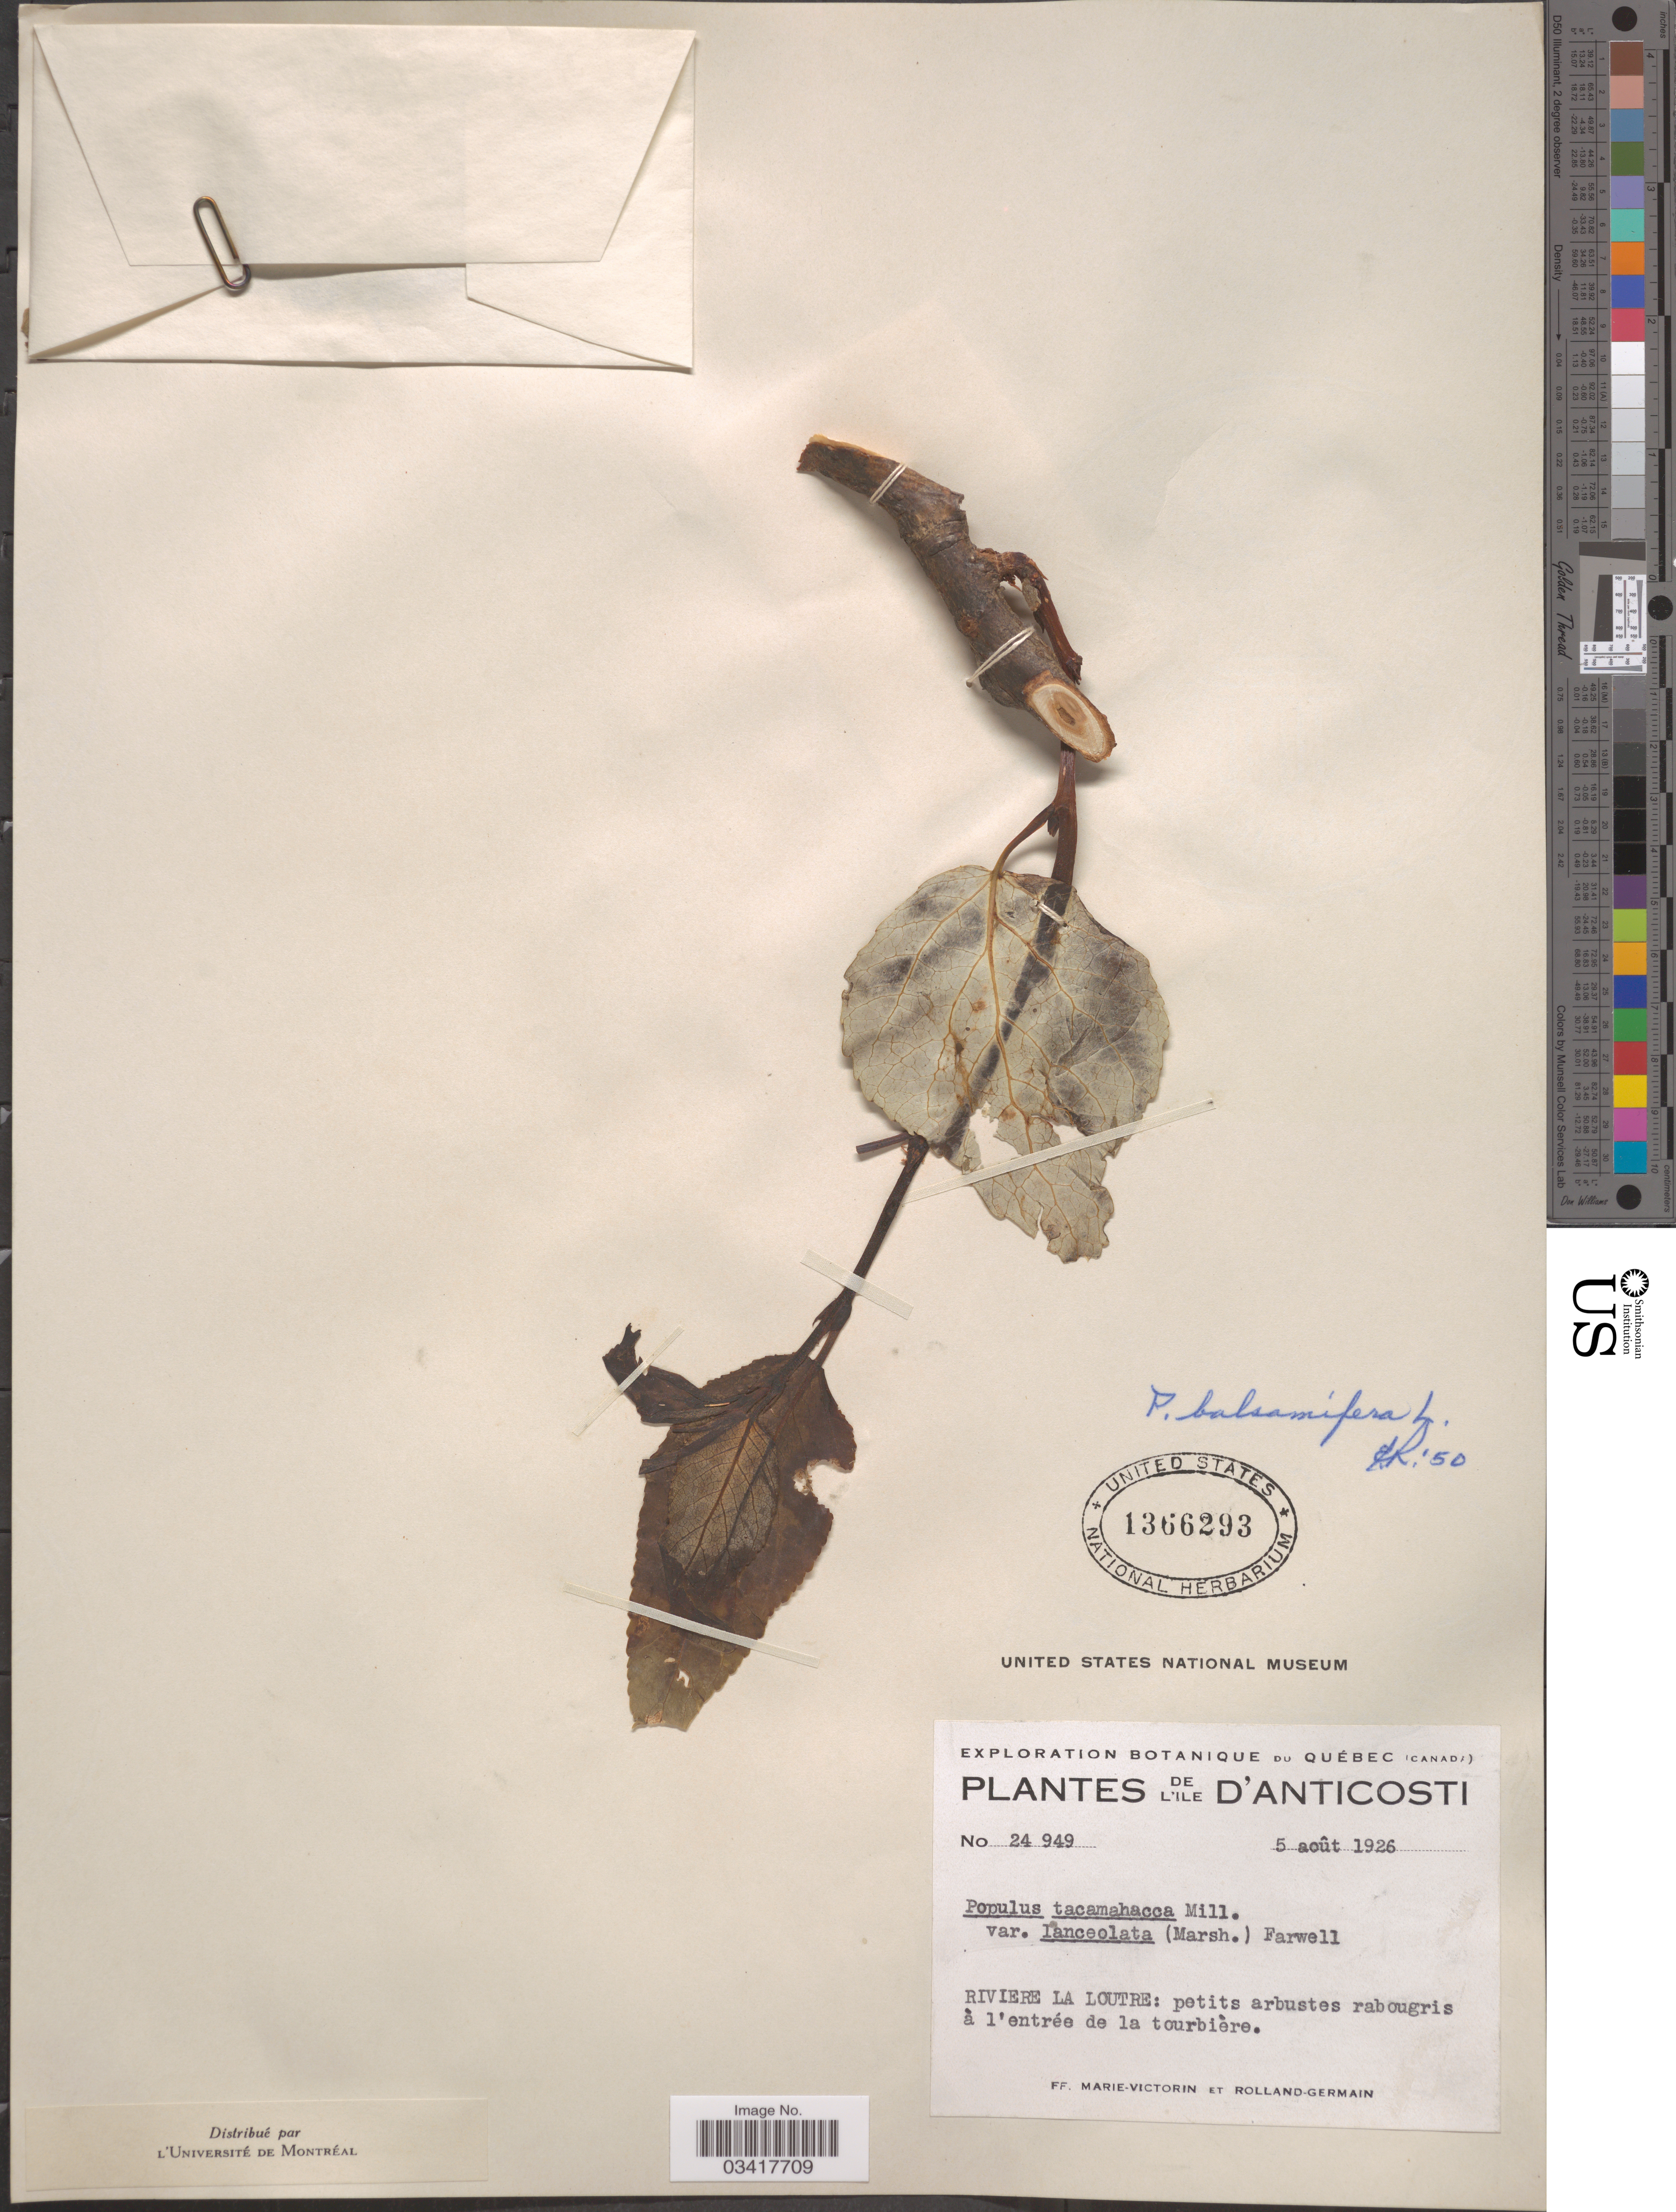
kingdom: Plantae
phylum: Tracheophyta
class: Magnoliopsida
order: Malpighiales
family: Salicaceae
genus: Populus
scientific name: Populus balsamifera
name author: L.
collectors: F. Marie-Victorin & Rolland-Germain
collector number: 24949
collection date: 1926-08-05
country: Canada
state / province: Quebec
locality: De l'ile D'Anticosti.Riviere La Loutre: petits arbustes rabougris à l'entrée de la tourbière.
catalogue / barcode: US 1366293